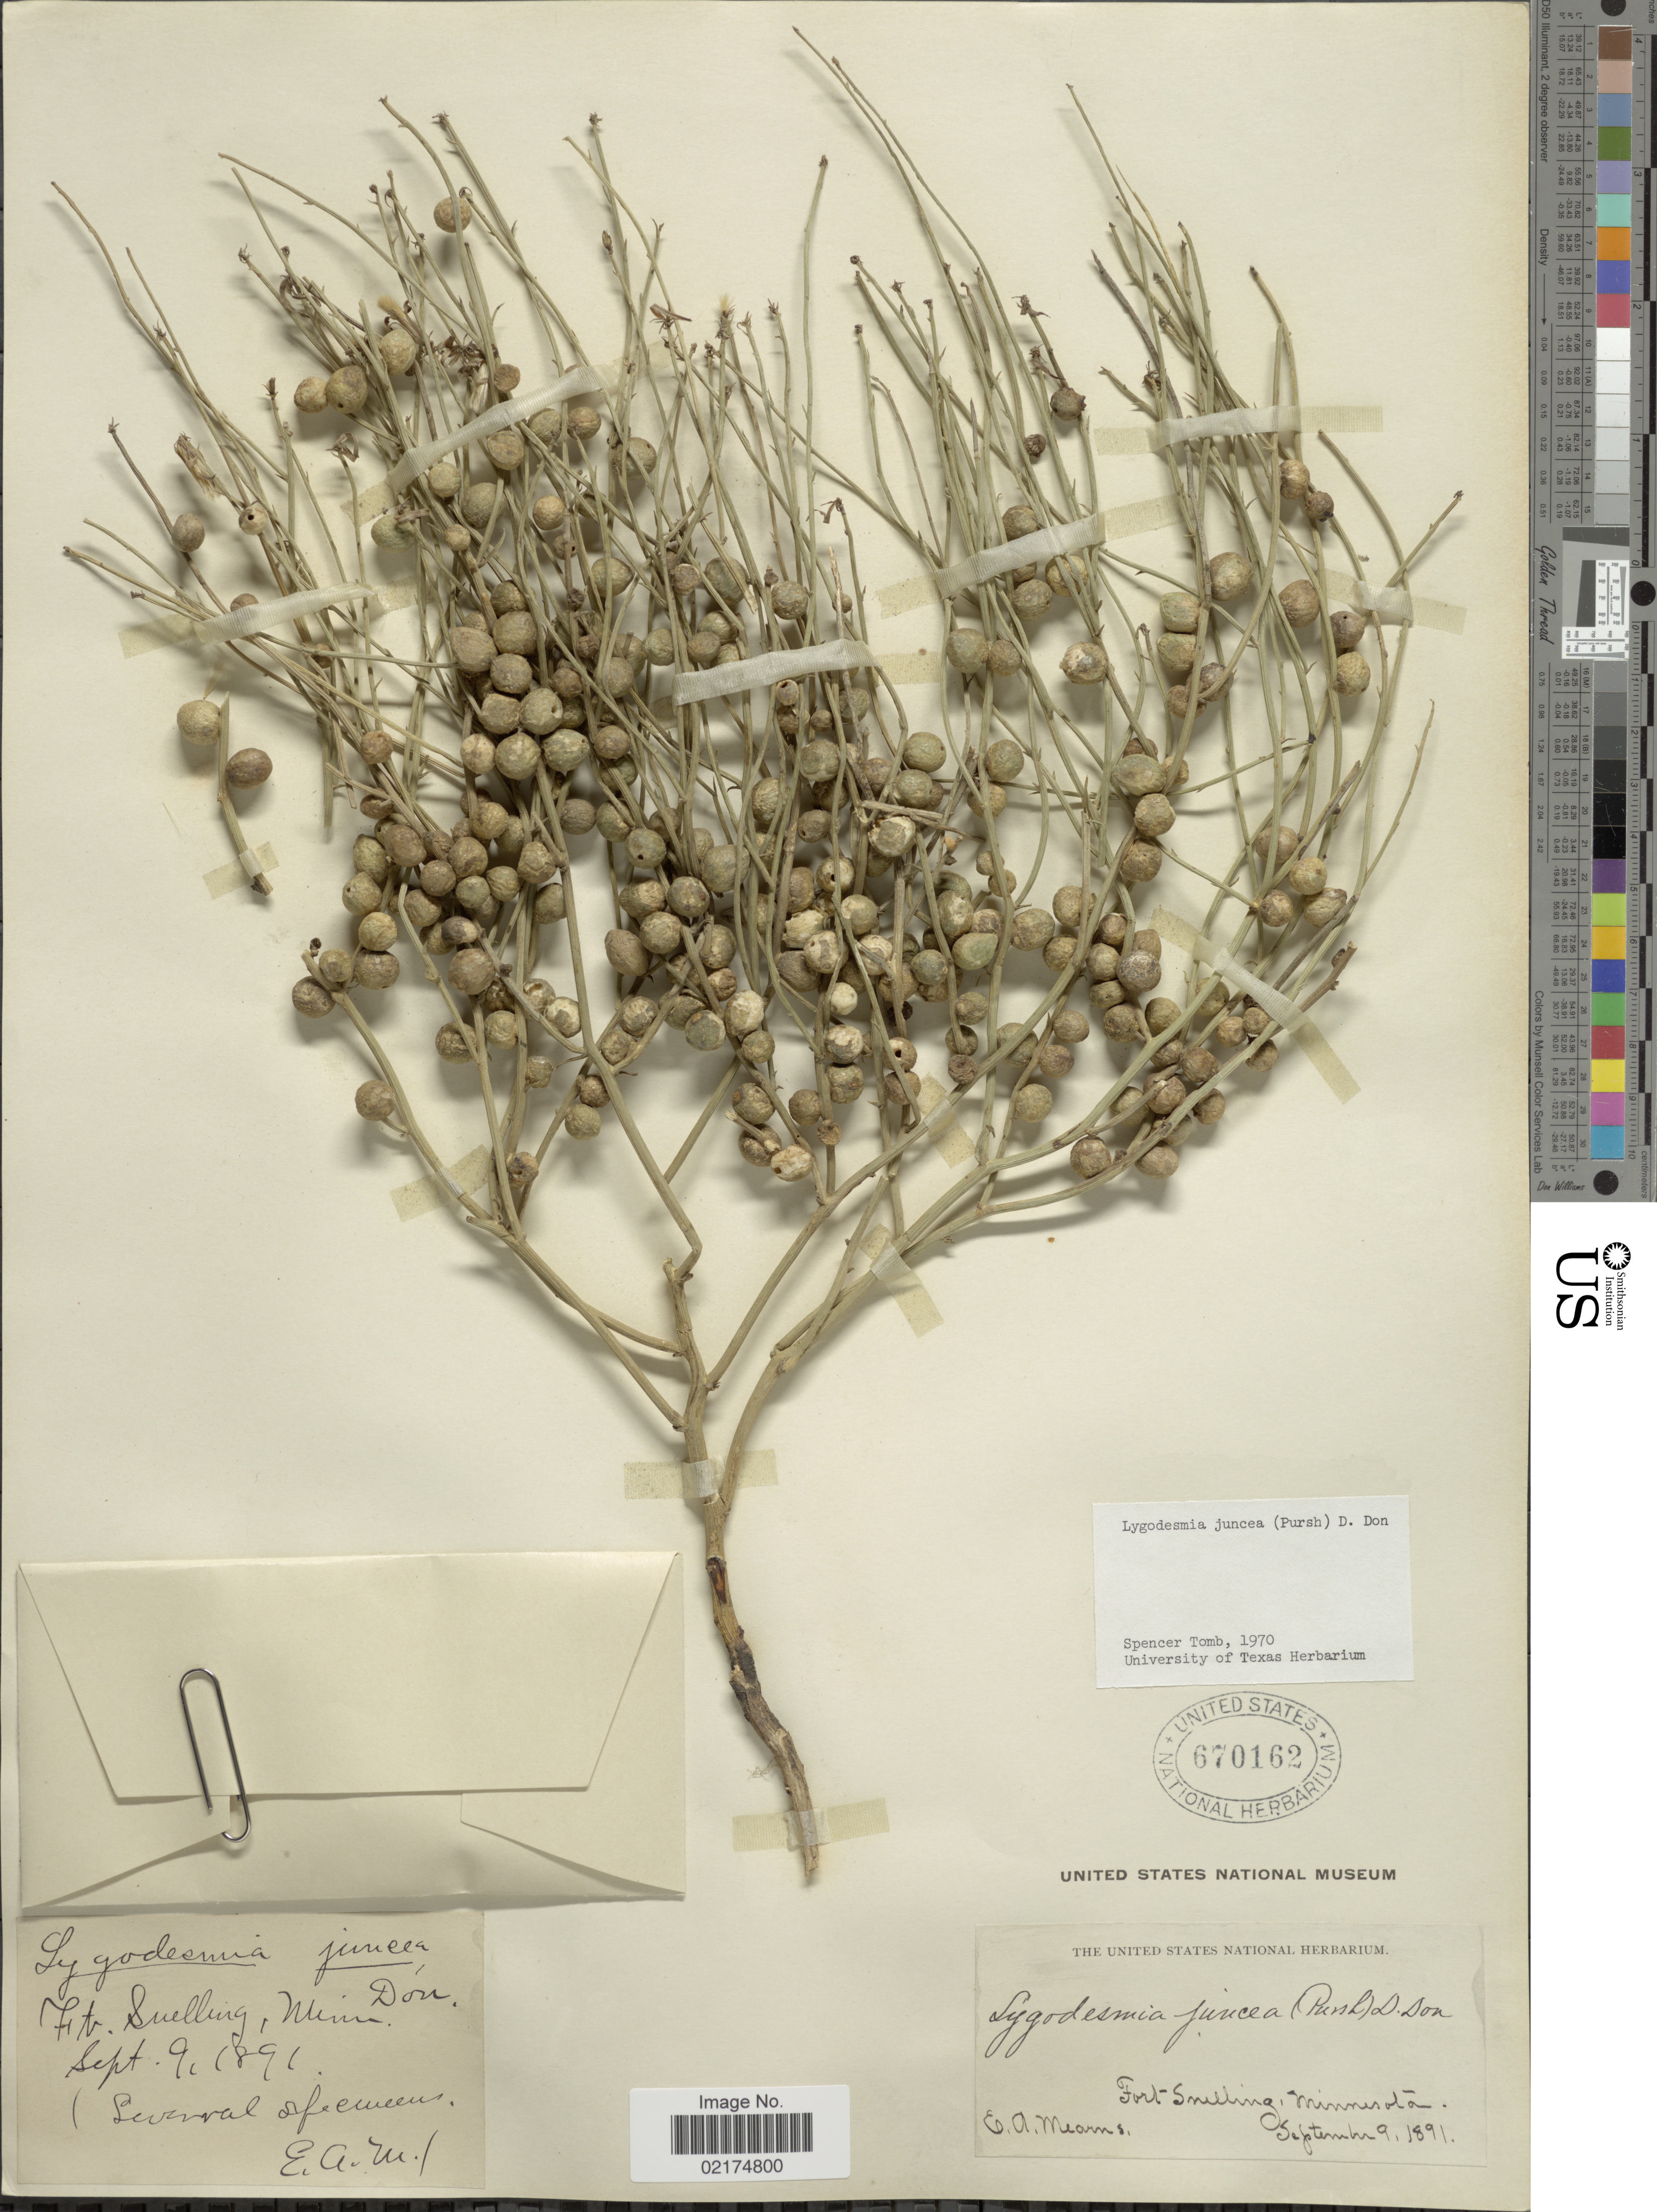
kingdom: Plantae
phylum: Tracheophyta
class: Magnoliopsida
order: Asterales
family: Asteraceae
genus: Lygodesmia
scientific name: Lygodesmia juncea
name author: D. Don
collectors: E. A. Mearns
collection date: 1891-09-09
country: United States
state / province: Minnesota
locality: Fort Snelling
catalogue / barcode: US 670162